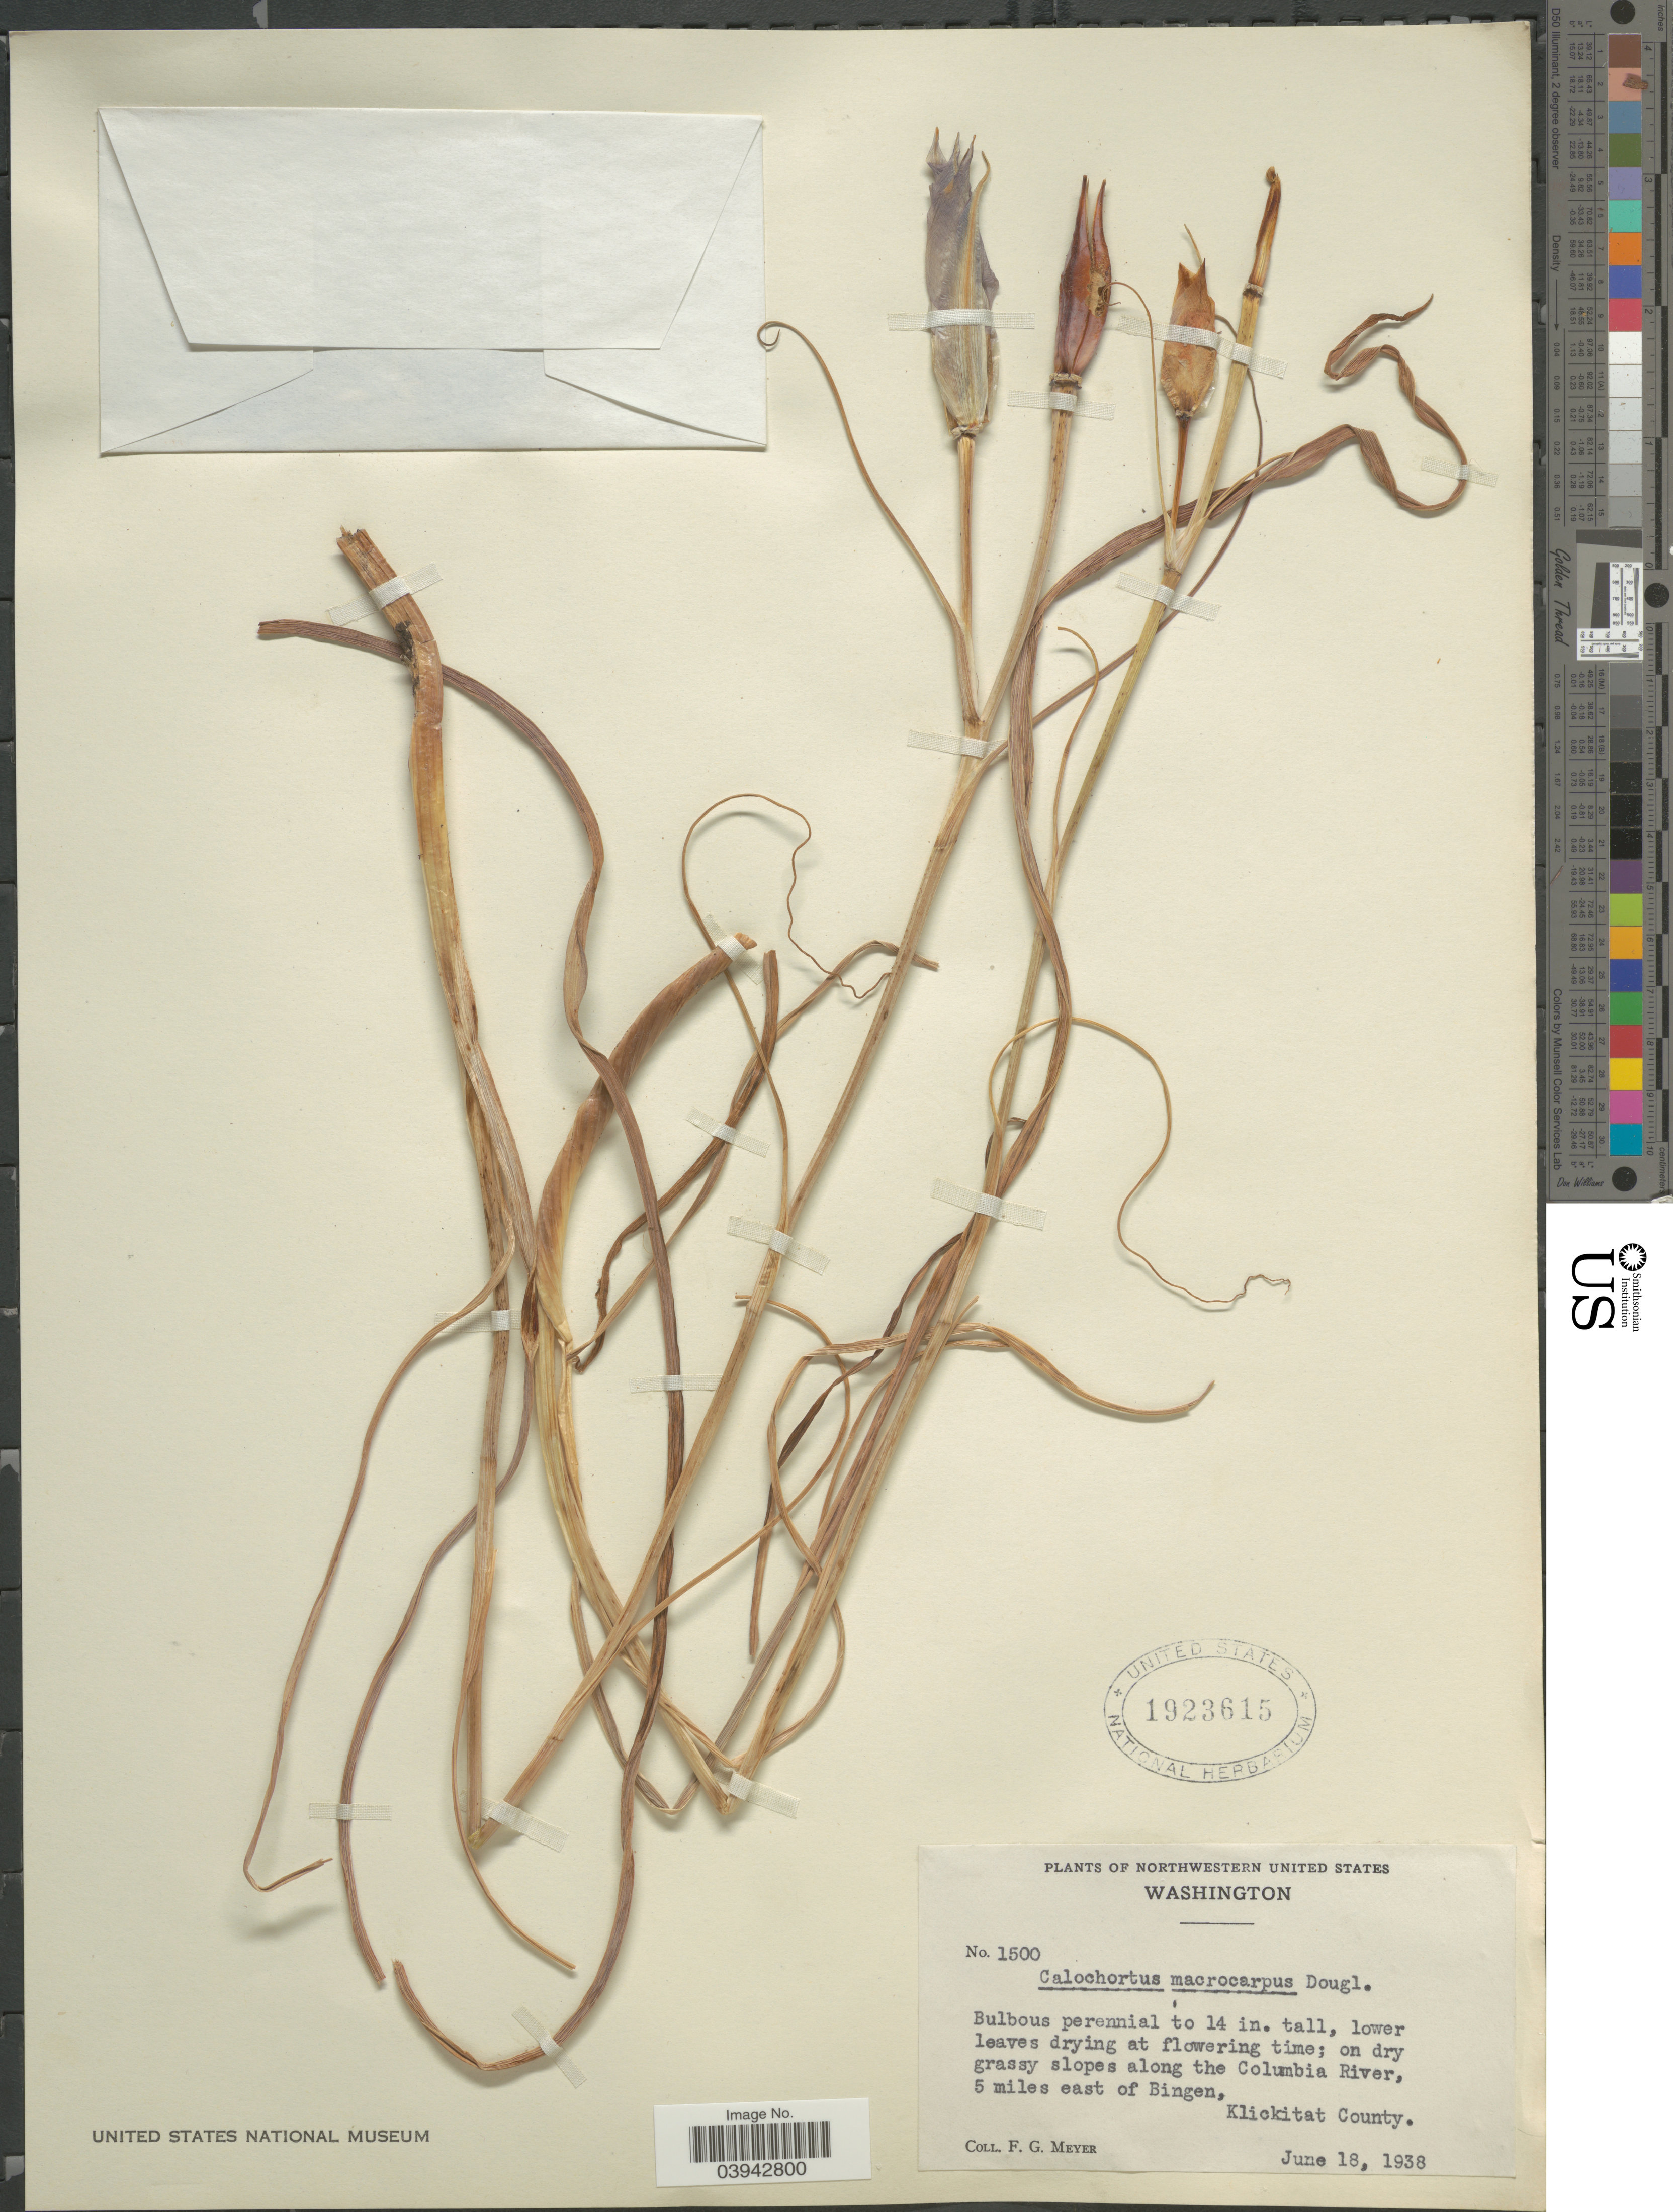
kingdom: Plantae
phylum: Tracheophyta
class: Liliopsida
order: Liliales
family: Liliaceae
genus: Calochortus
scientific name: Calochortus macrocarpus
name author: Douglas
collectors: F. G. Meyer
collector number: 1500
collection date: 1938-06-18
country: United States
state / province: Washington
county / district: Klickitat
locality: Northwestern United States. On dry grassy slopes along the Columbia River, 5 miles east of Bingen, Klickitat County.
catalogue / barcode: US 1923615